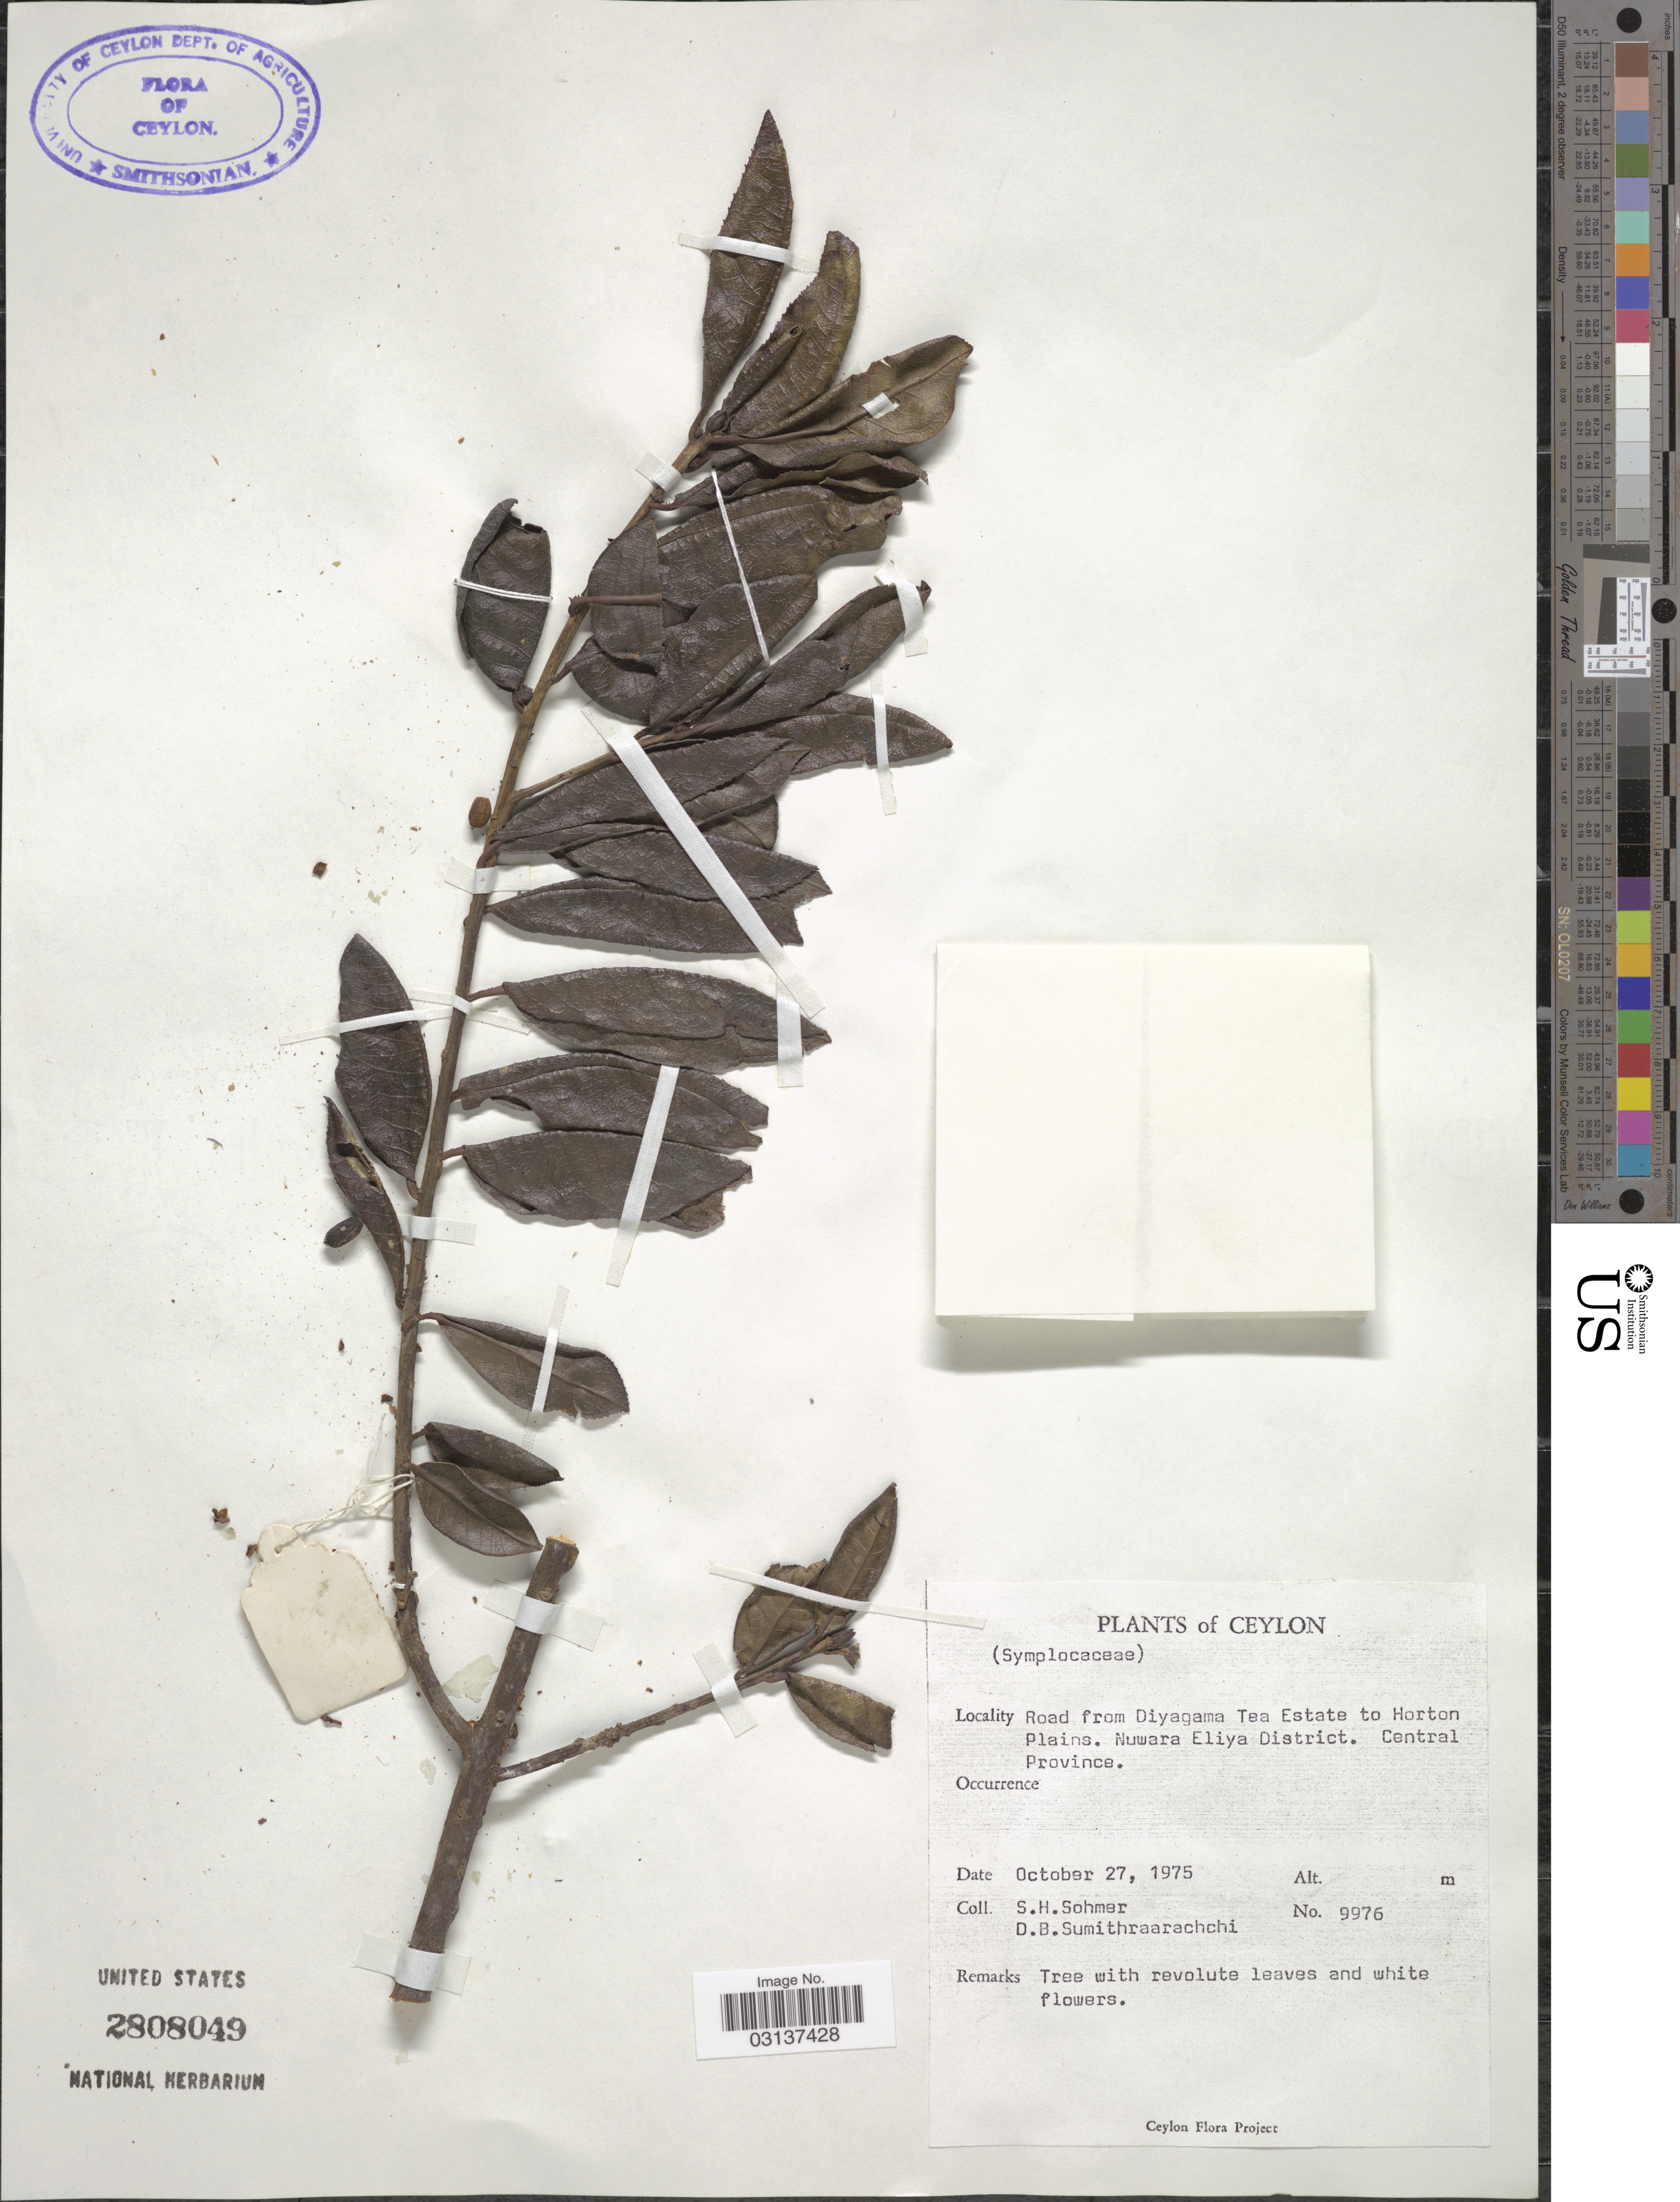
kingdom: Plantae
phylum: Tracheophyta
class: Magnoliopsida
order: Ericales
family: Symplocaceae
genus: Symplocos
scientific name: Symplocos sp.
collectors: S. H. Sohmer & D. B. Sumithraarachchi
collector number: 9976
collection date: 1975-10-27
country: Sri Lanka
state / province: Central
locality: Ceylon, Road from Diyagama Tea Estate to Horton Plains. Nuwara Eliya District.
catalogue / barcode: US 2808049